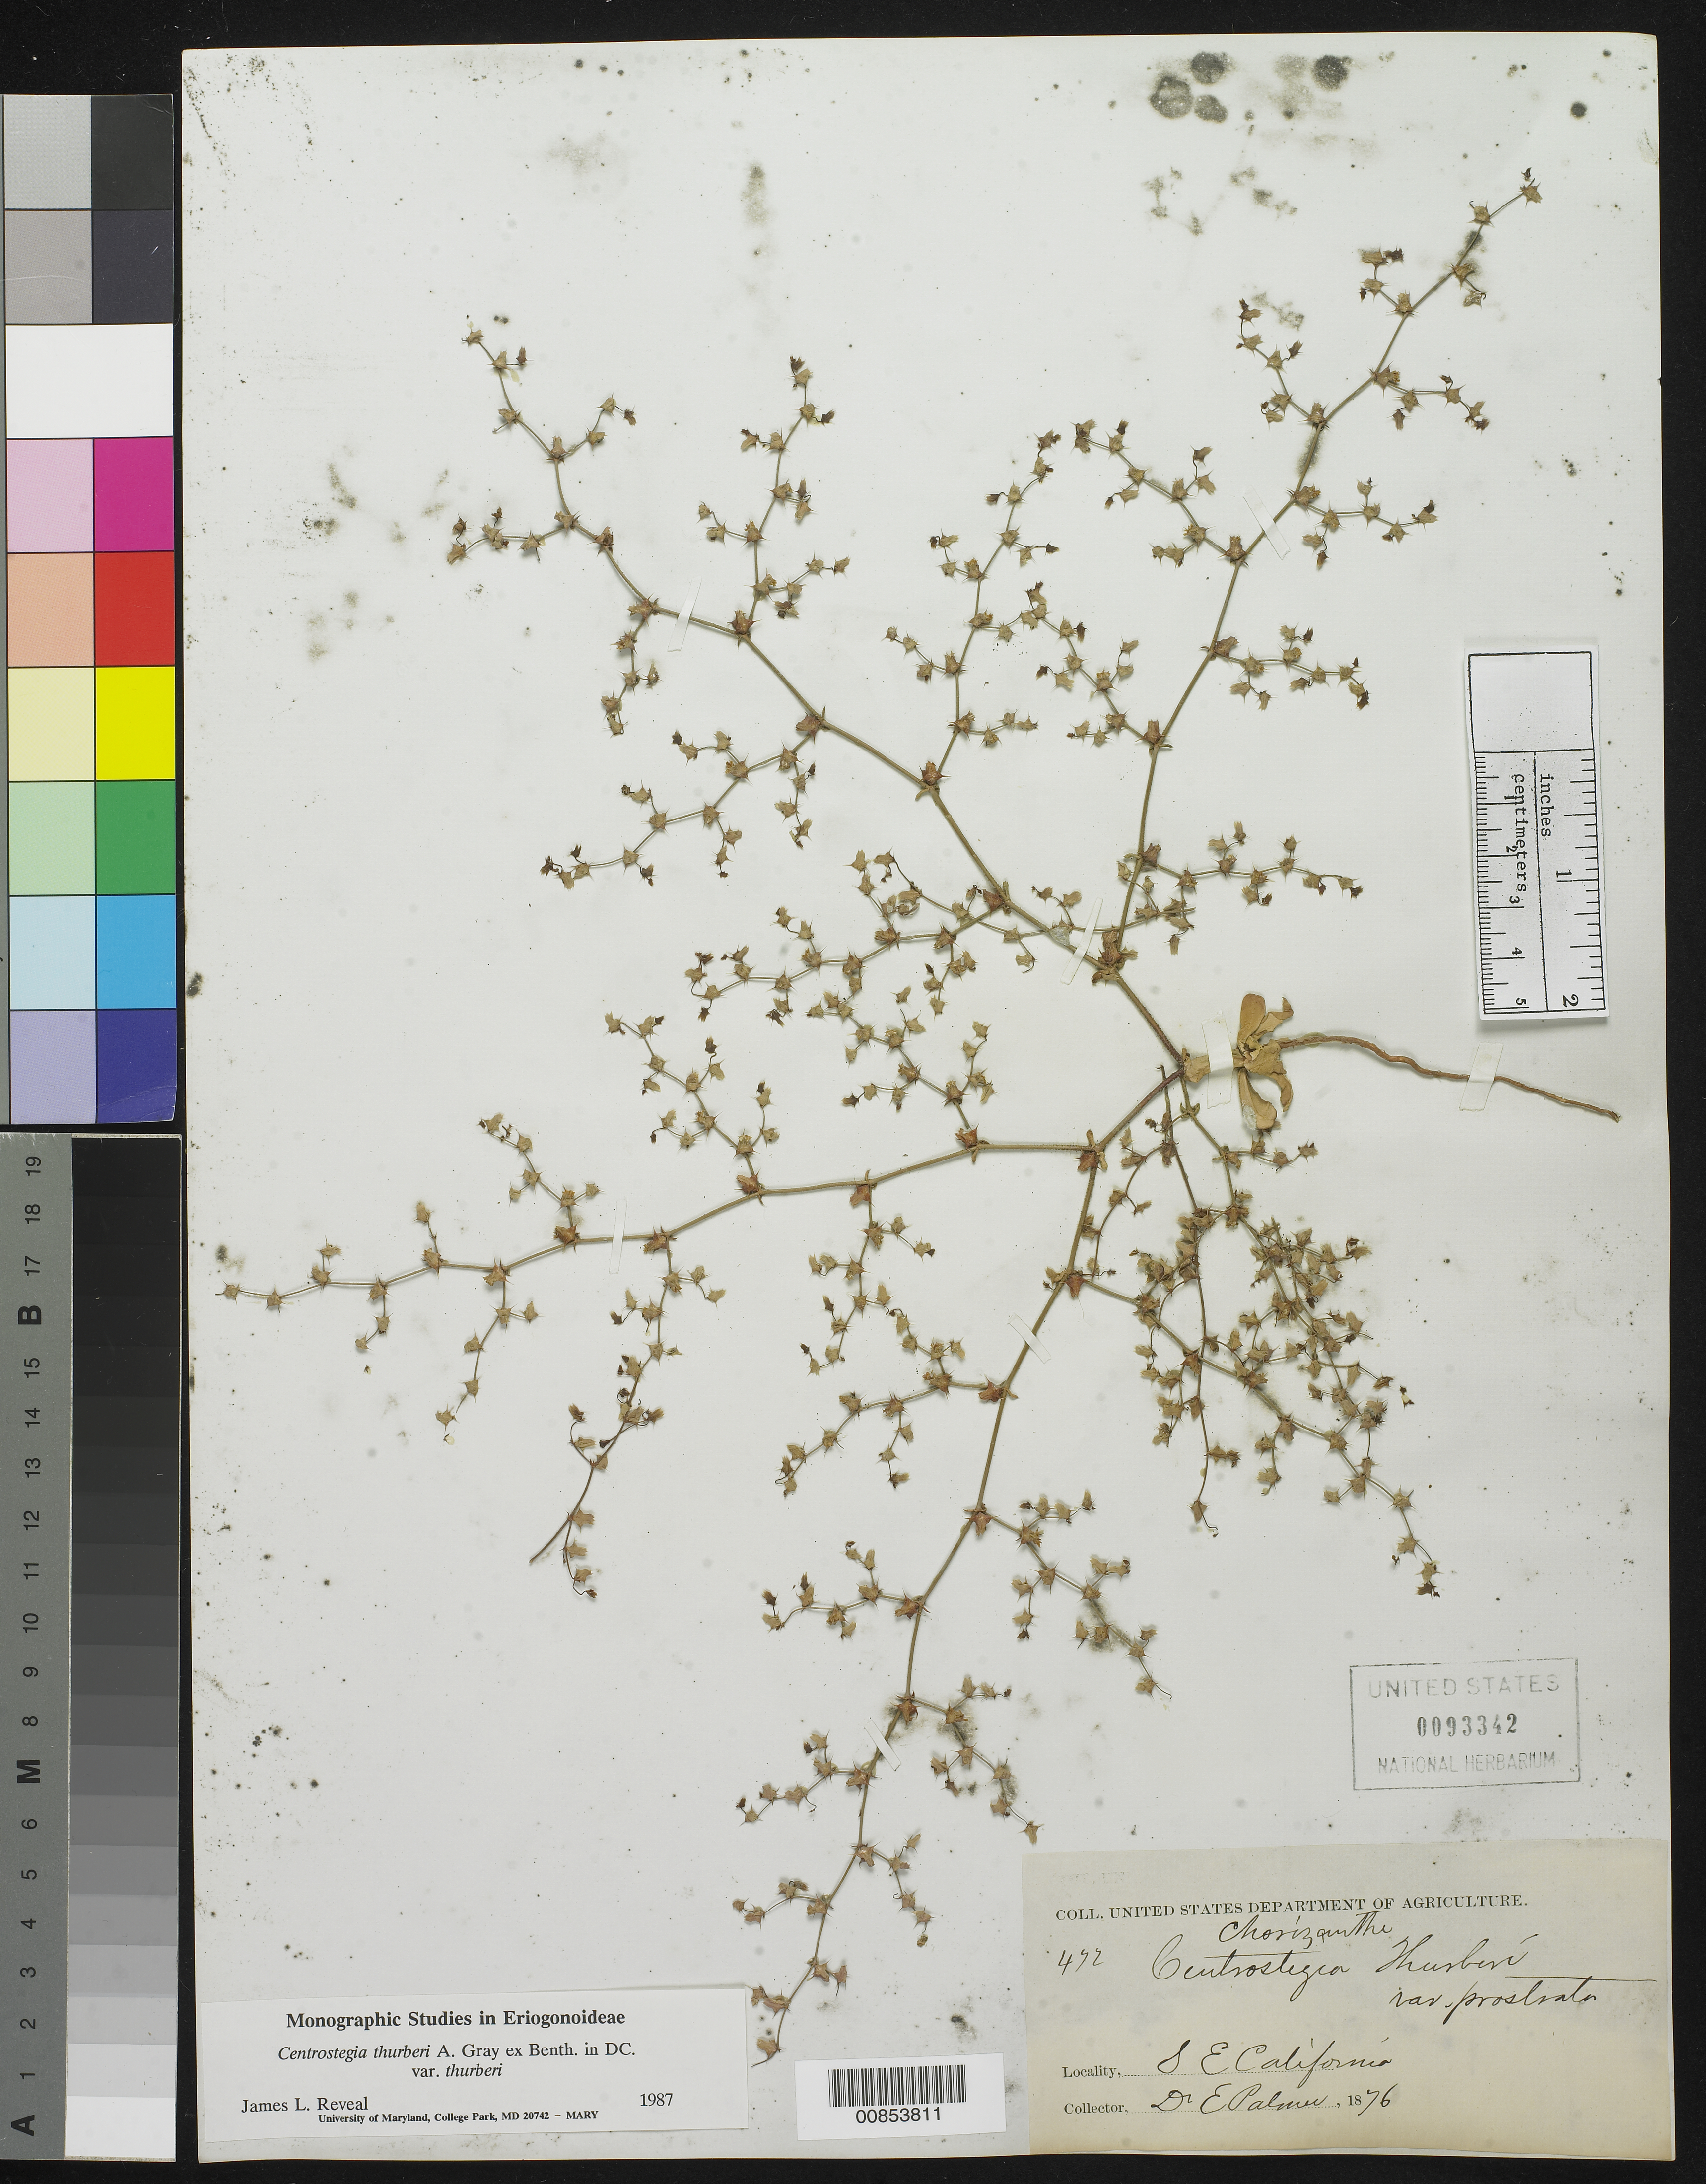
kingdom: Plantae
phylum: Tracheophyta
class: Magnoliopsida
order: Caryophyllales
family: Polygonaceae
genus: Centrostegia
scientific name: Centrostegia thurberi var. thurberi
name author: A. Gray ex Benth. in DC.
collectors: E. Palmer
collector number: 472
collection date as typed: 1876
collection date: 1876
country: United States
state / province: California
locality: S.E. California.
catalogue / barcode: US 93342